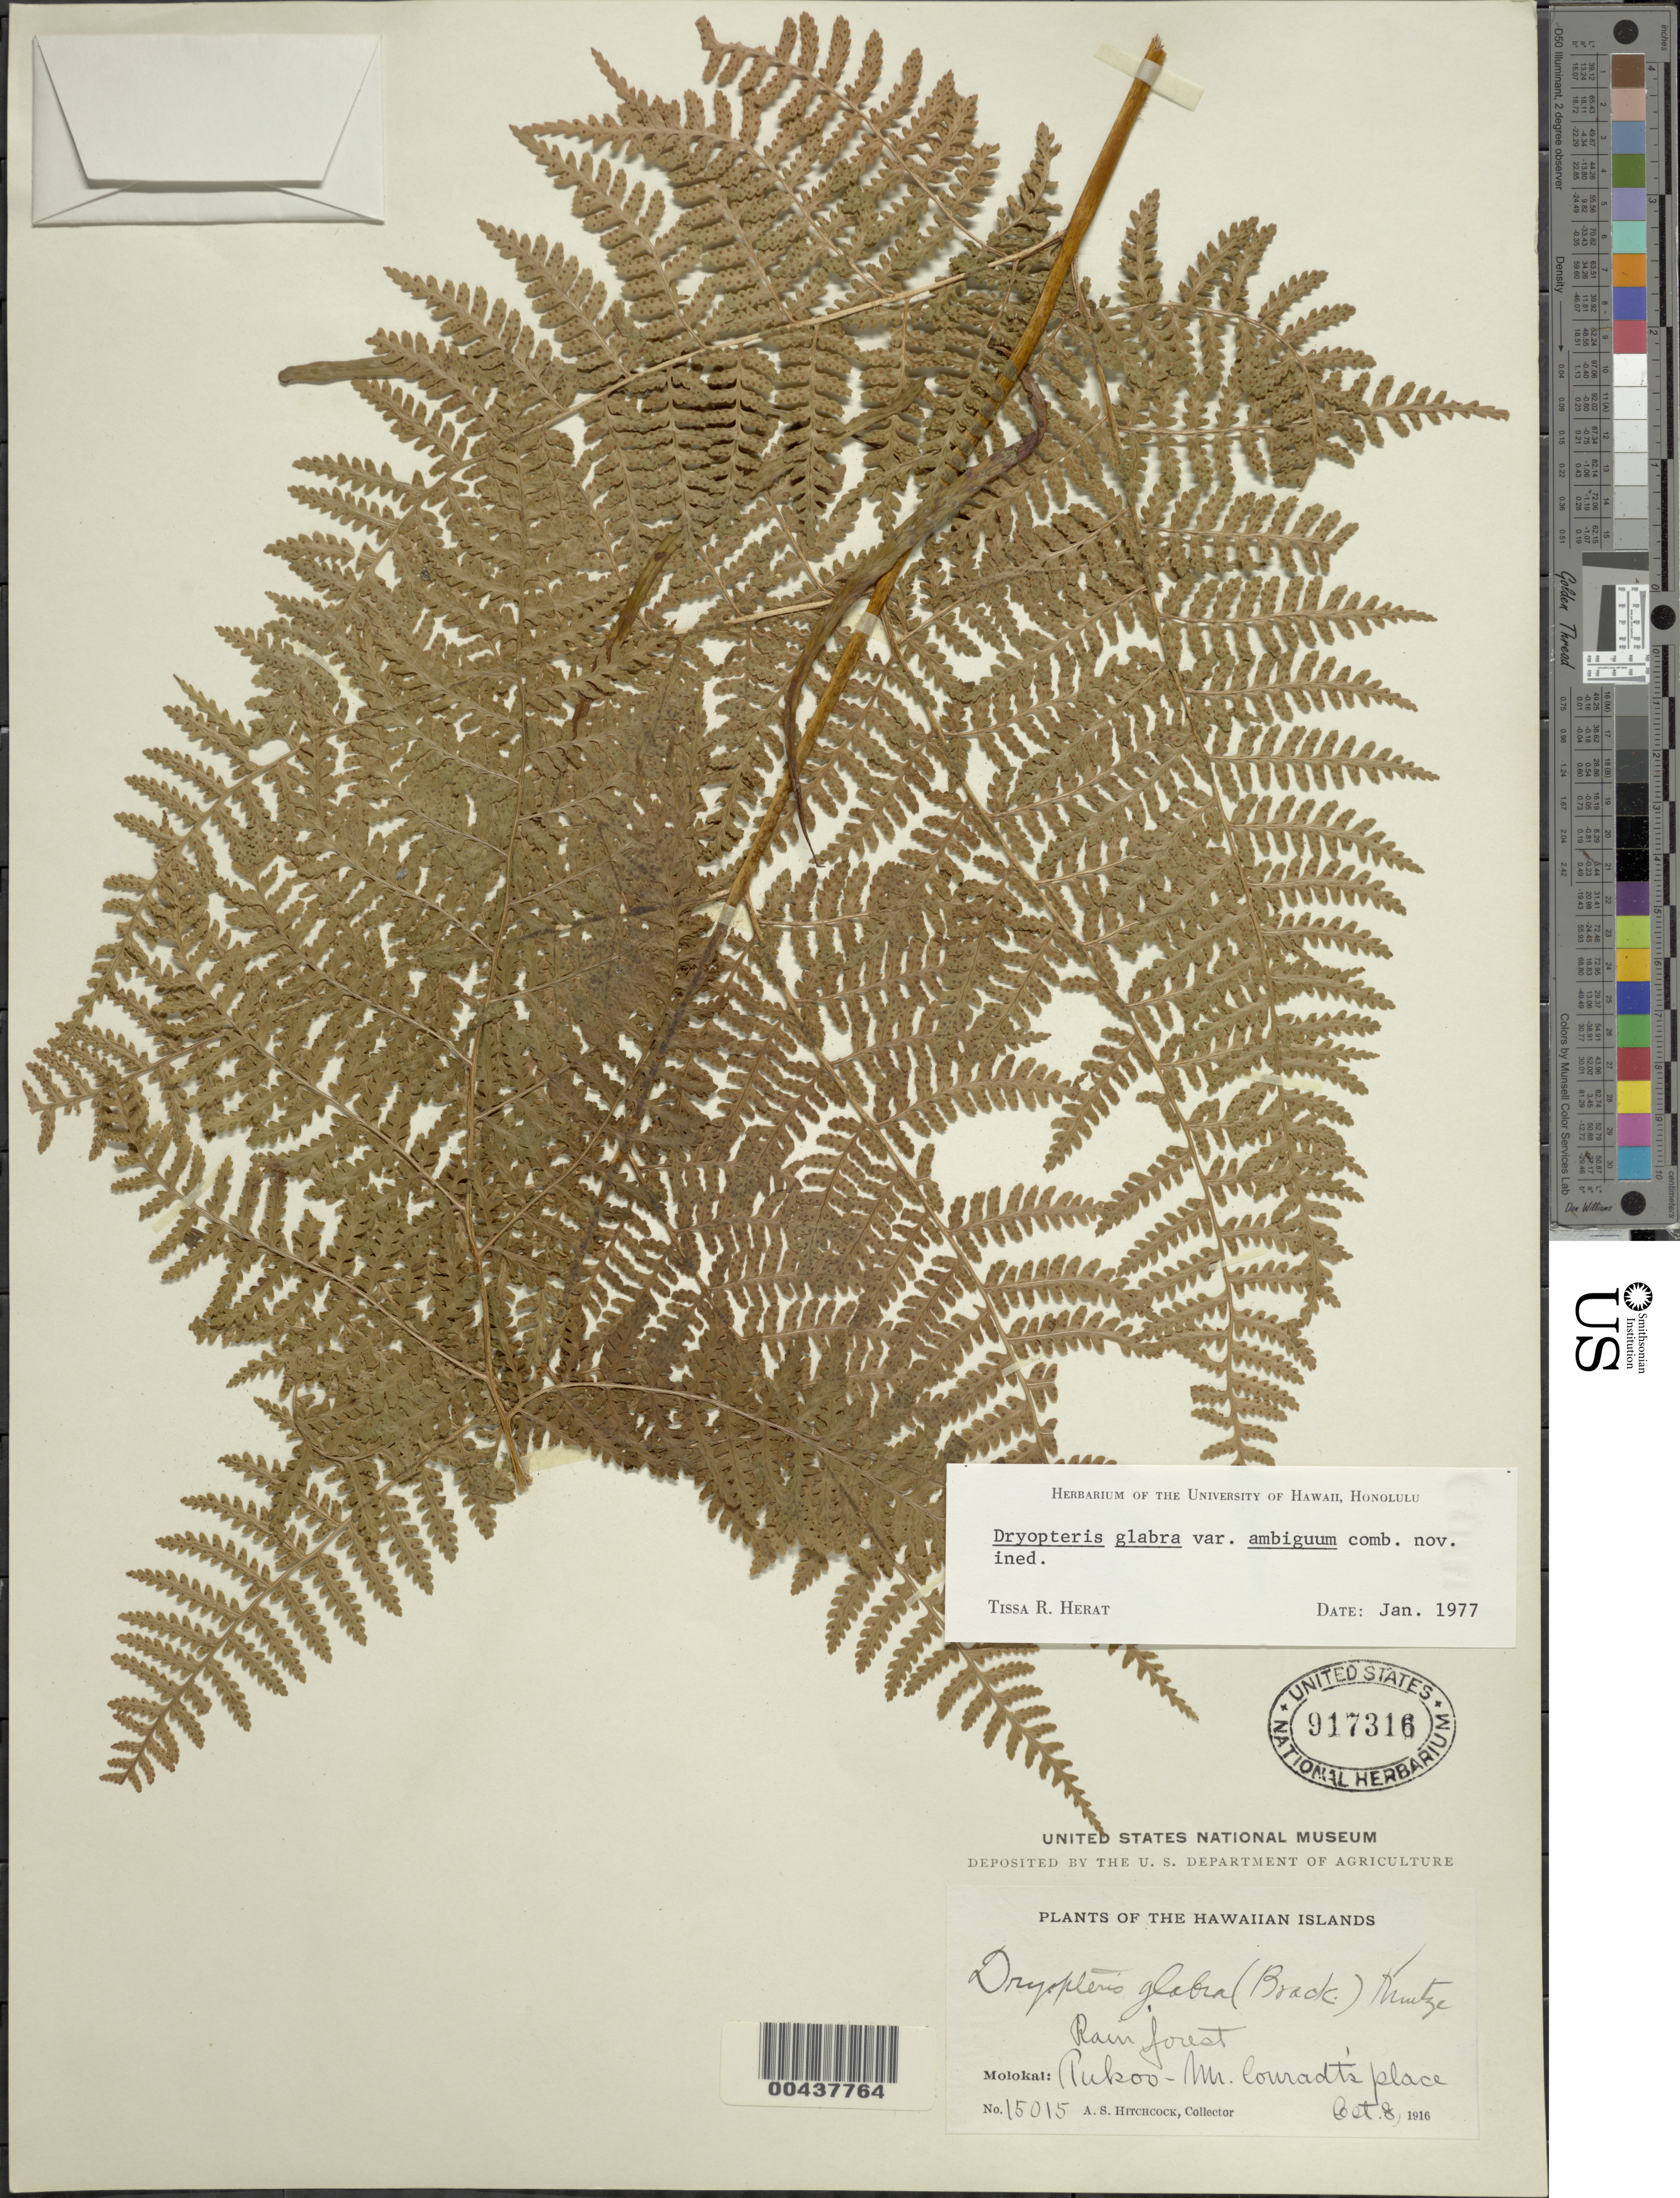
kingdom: Plantae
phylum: Tracheophyta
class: Polypodiopsida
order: Polypodiales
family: Dryopteridaceae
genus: Dryopteris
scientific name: Dryopteris glabra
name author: (Brack.) Kuntze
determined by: Herat, T. R.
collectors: A. S. Hitchcock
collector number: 15015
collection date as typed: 8 Oct 1916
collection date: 1916-10-08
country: United States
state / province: Hawaii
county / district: Maui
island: Moloka'i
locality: Pukoo - Mr. Conradt's place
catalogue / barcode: US 917316